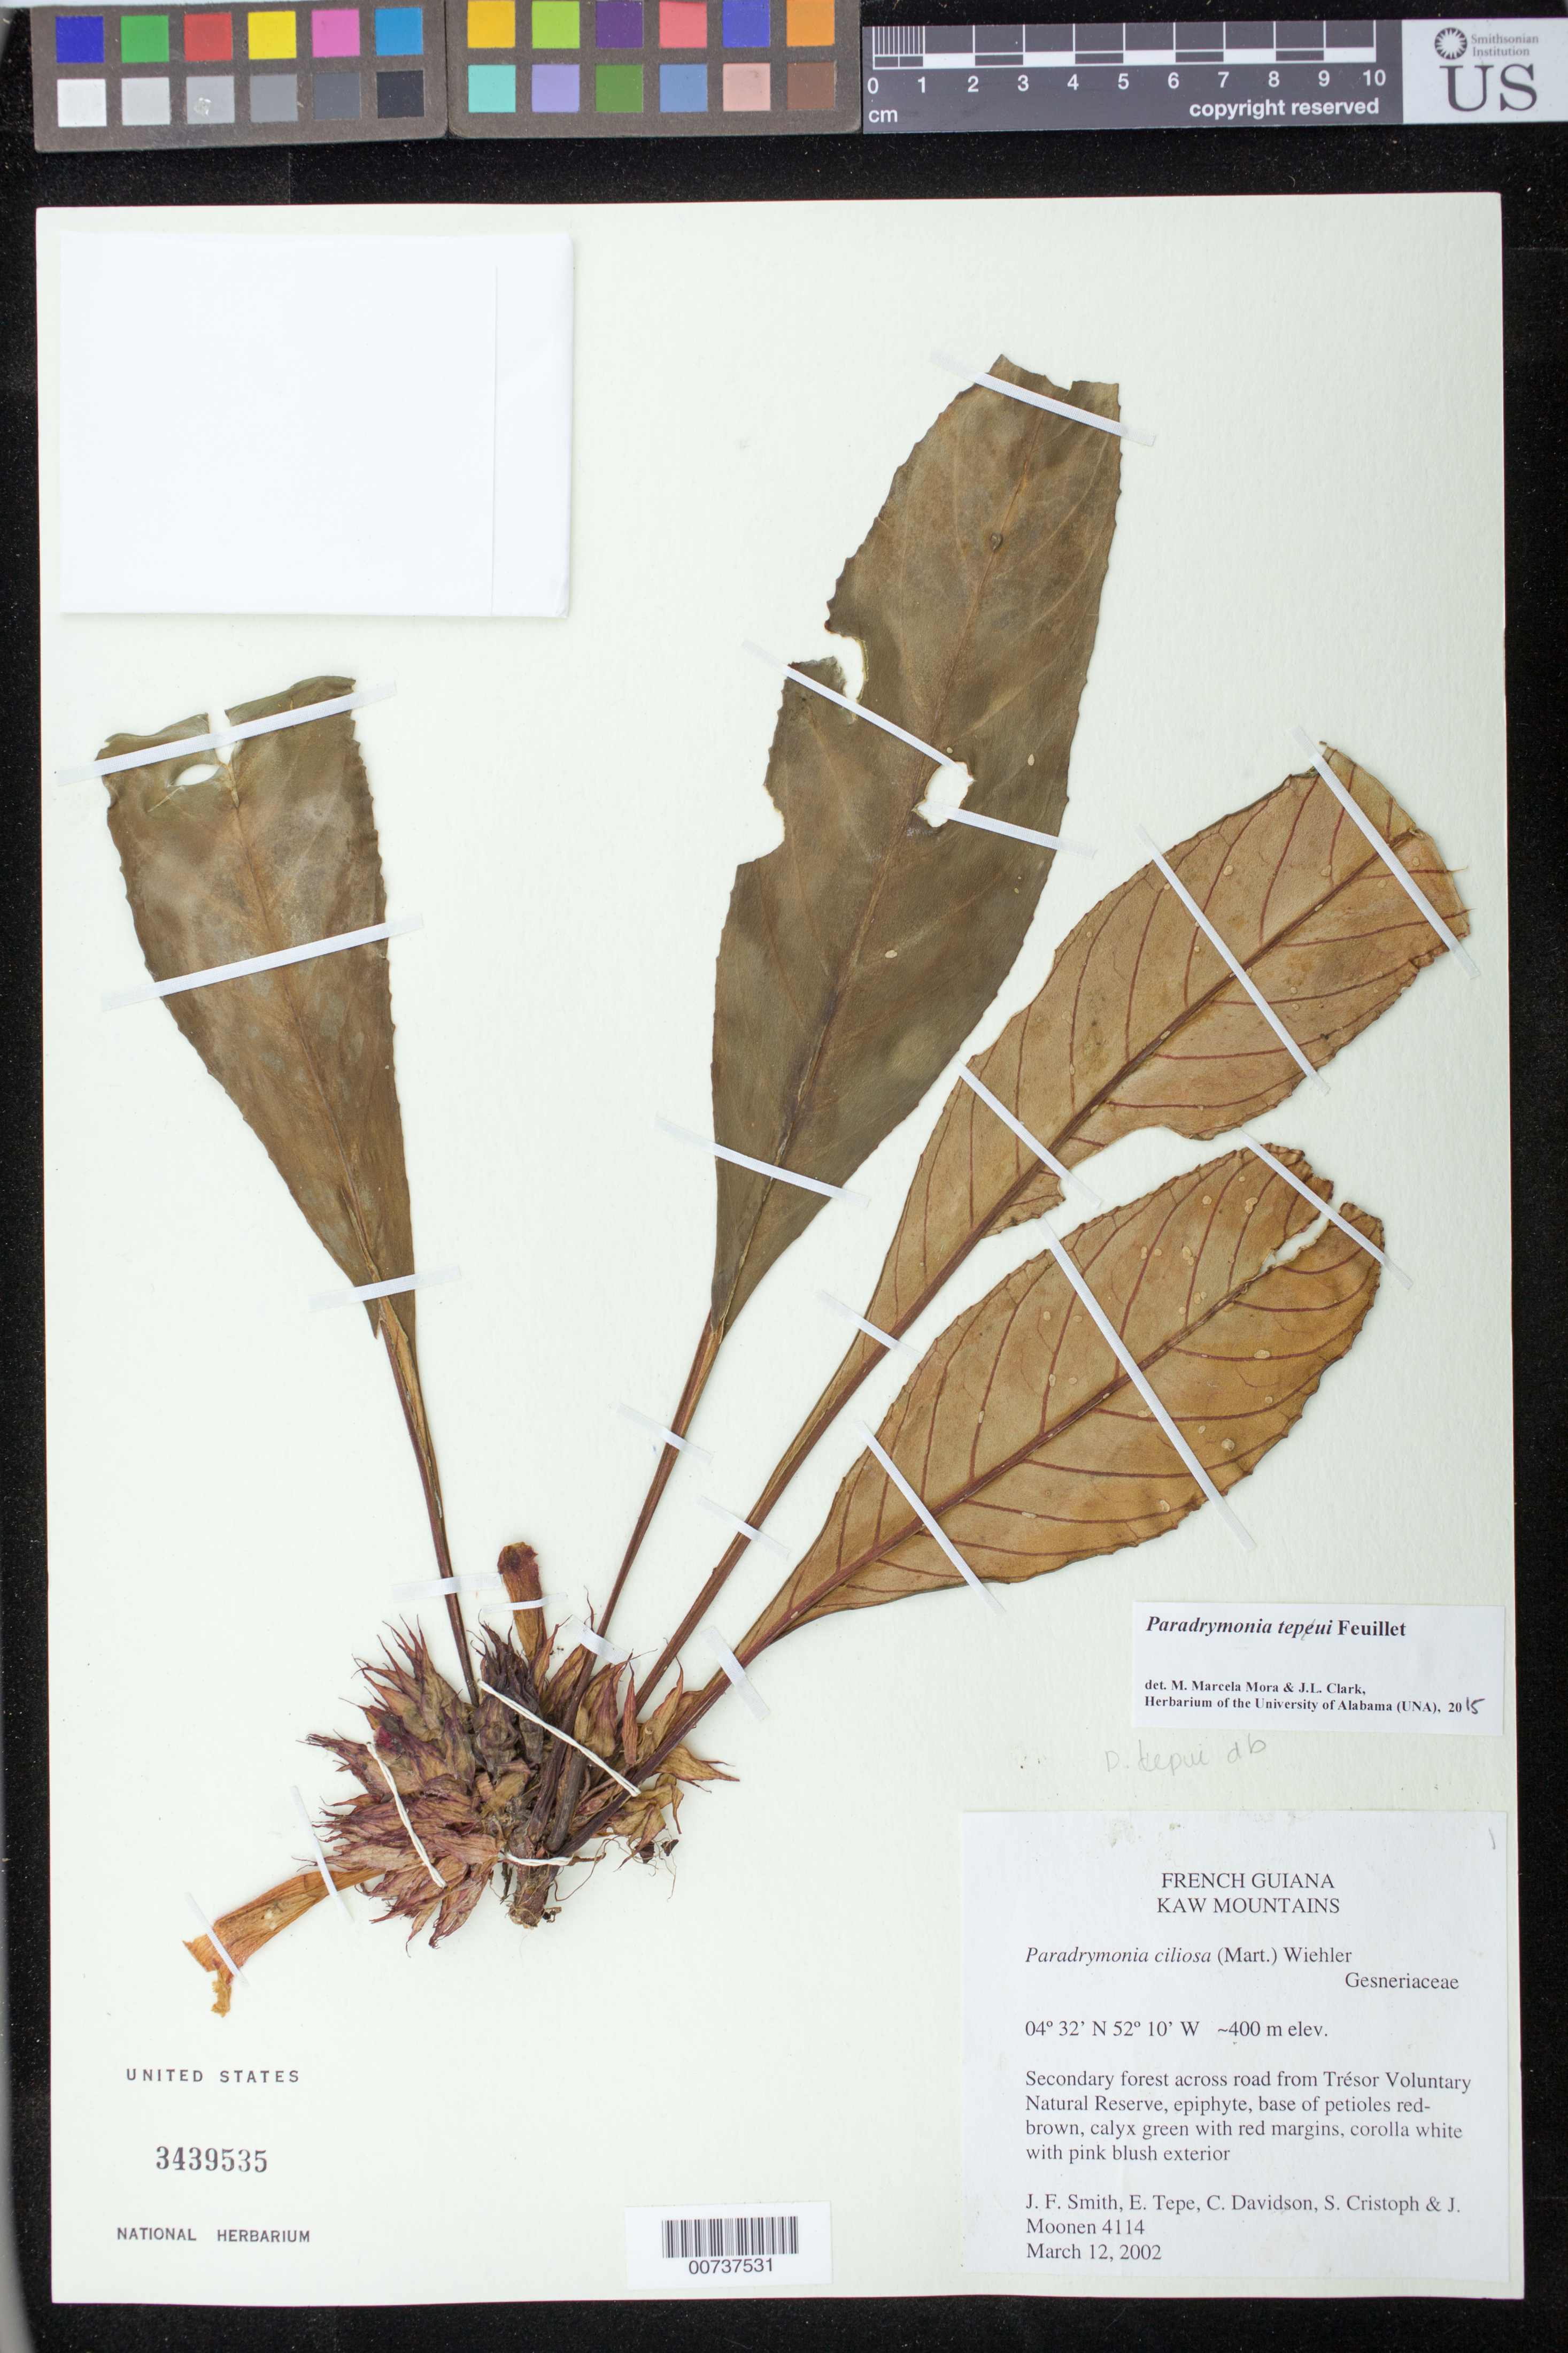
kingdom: Plantae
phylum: Tracheophyta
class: Magnoliopsida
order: Lamiales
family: Gesneriaceae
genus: Paradrymonia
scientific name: Paradrymonia tepui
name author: Feuillet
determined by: Mora, M. M.; Clark, J. L.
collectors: J. Smith, E. Tepe, C. Davidson, S. Cristoph & J. Moonen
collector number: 4114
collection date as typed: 12 Mar 2002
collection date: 2002-03-12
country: French Guiana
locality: Kaw Mountains, secondary forest across road from Trésor Voluntary Natural Reserve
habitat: Secondary forest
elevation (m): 400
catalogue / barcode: US 3439535